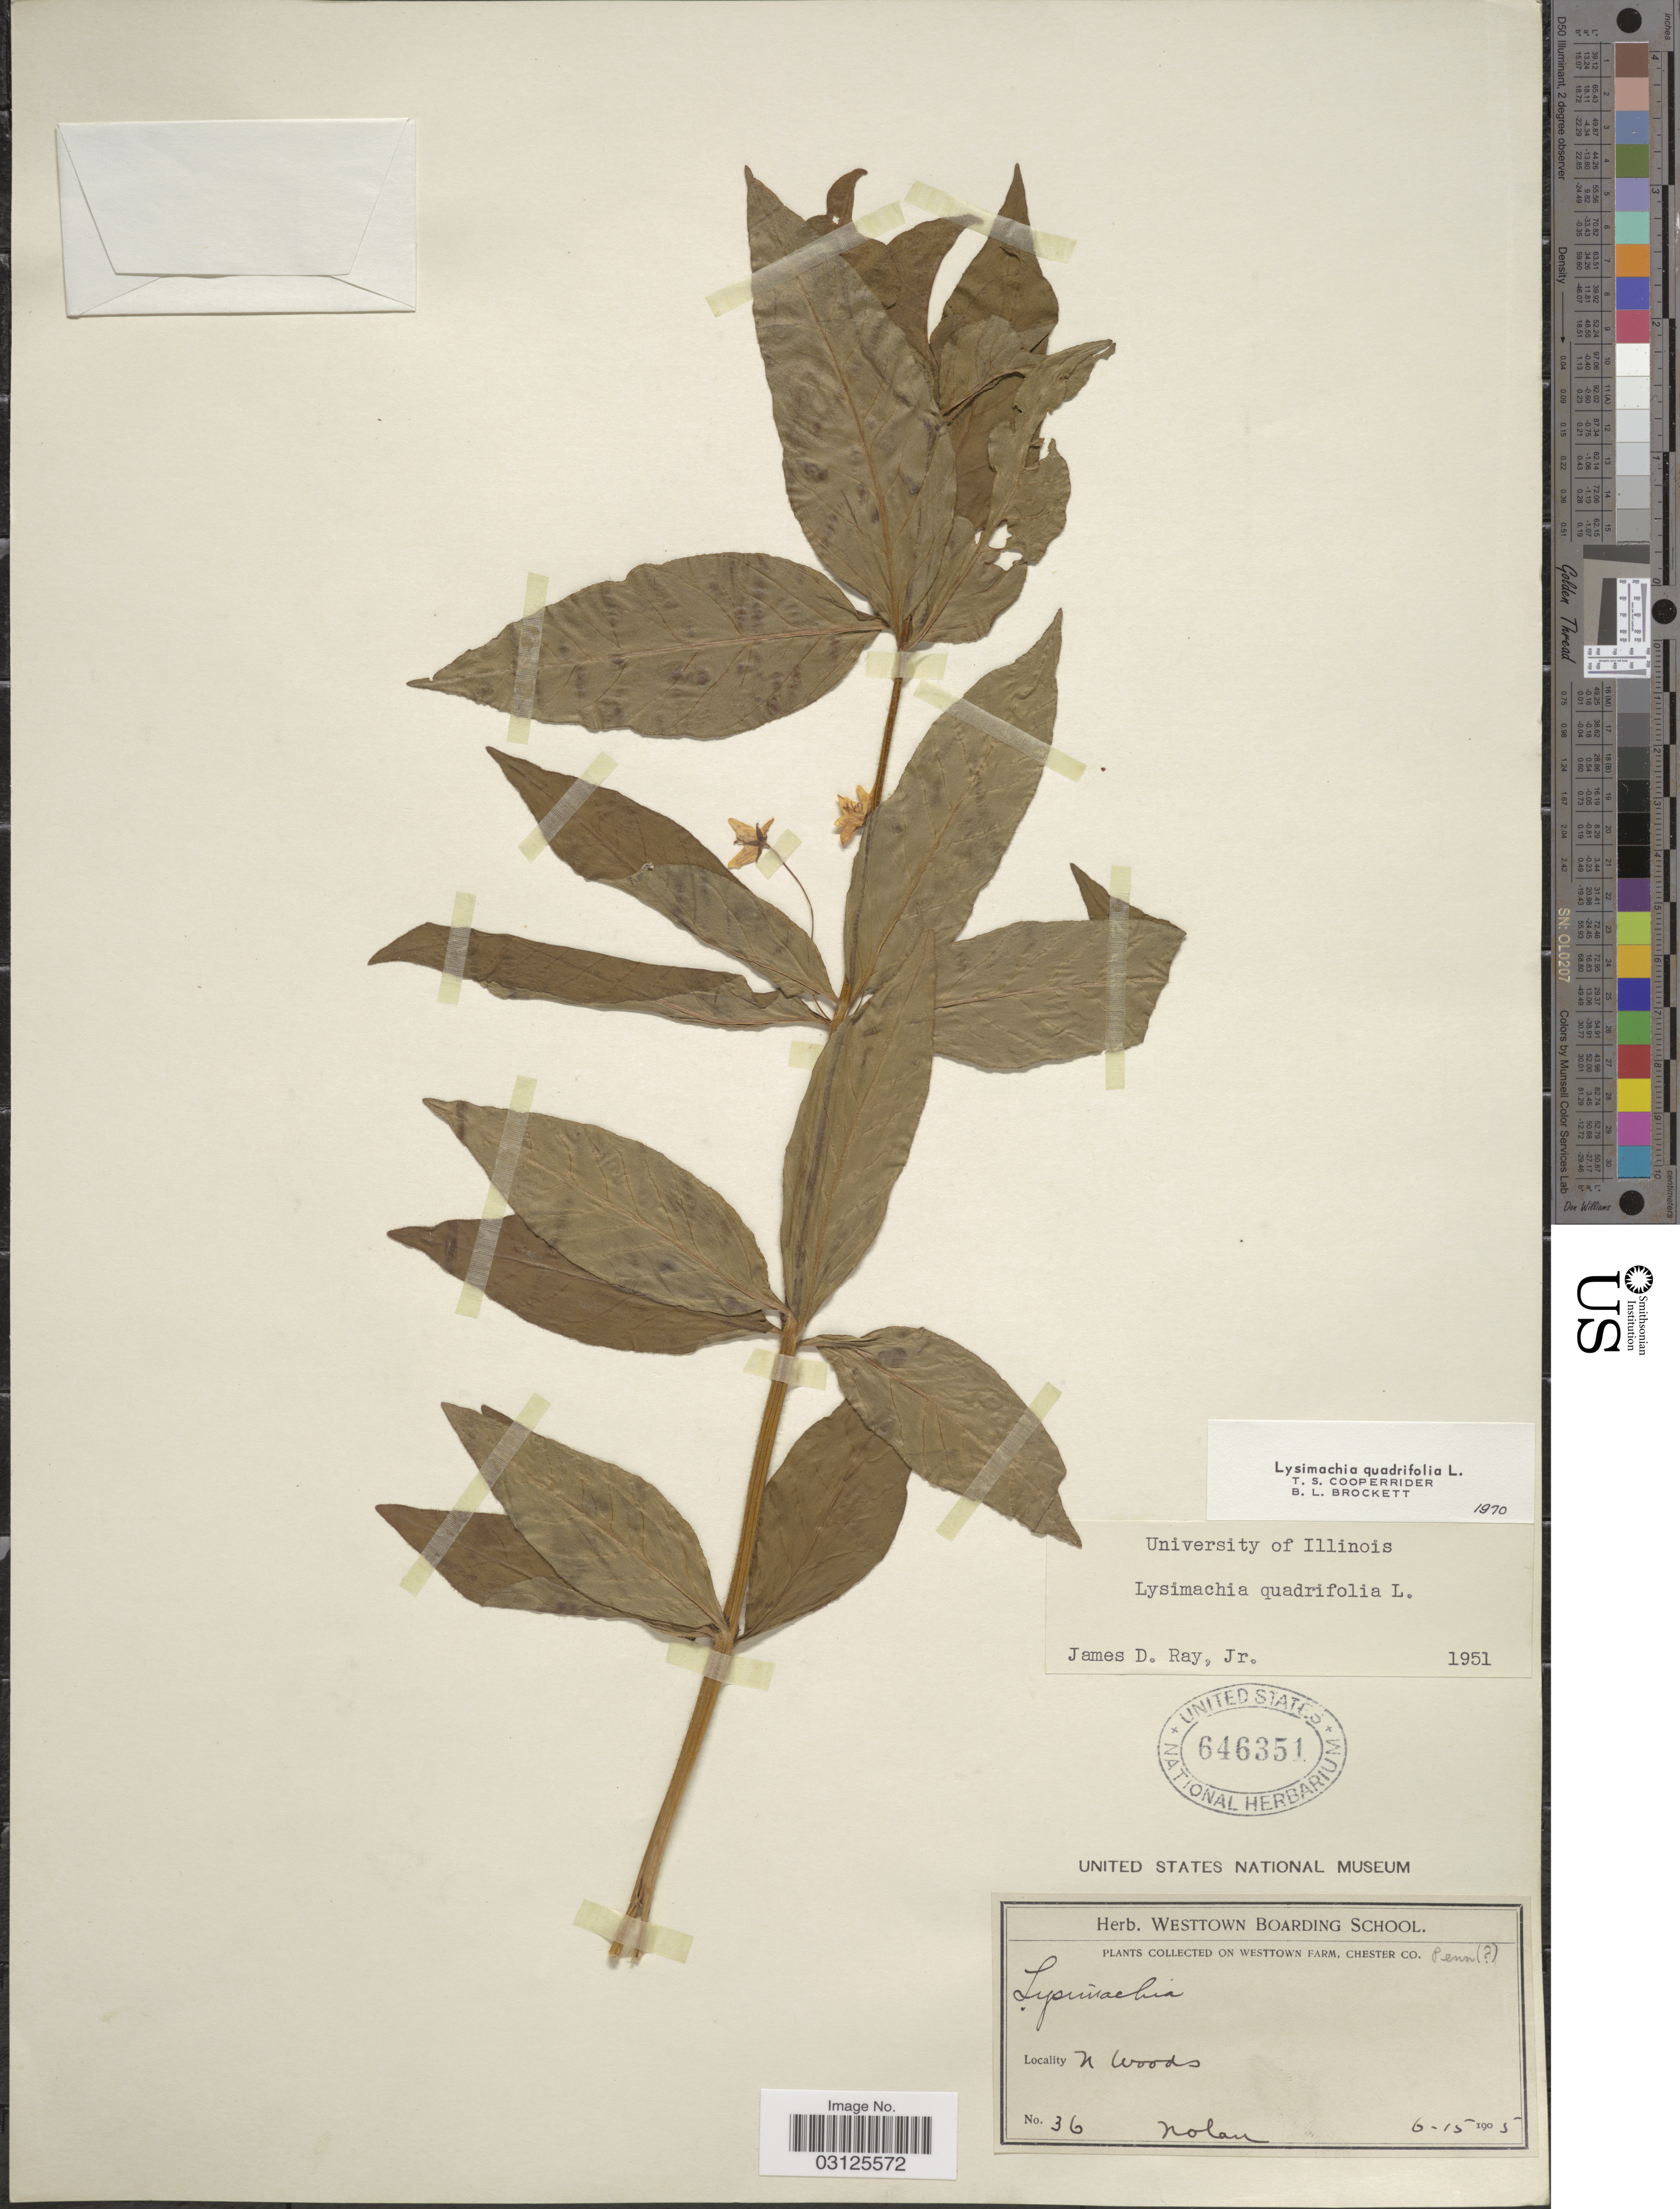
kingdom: Plantae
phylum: Tracheophyta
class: Magnoliopsida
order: Ericales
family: Primulaceae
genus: Lysimachia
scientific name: Lysimachia quadrifolia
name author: L.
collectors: -. Nolan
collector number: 36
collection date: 1905-06-15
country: United States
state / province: Pennsylvania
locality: On Westtown Farm, Chester Co., N woods.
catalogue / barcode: US 646351